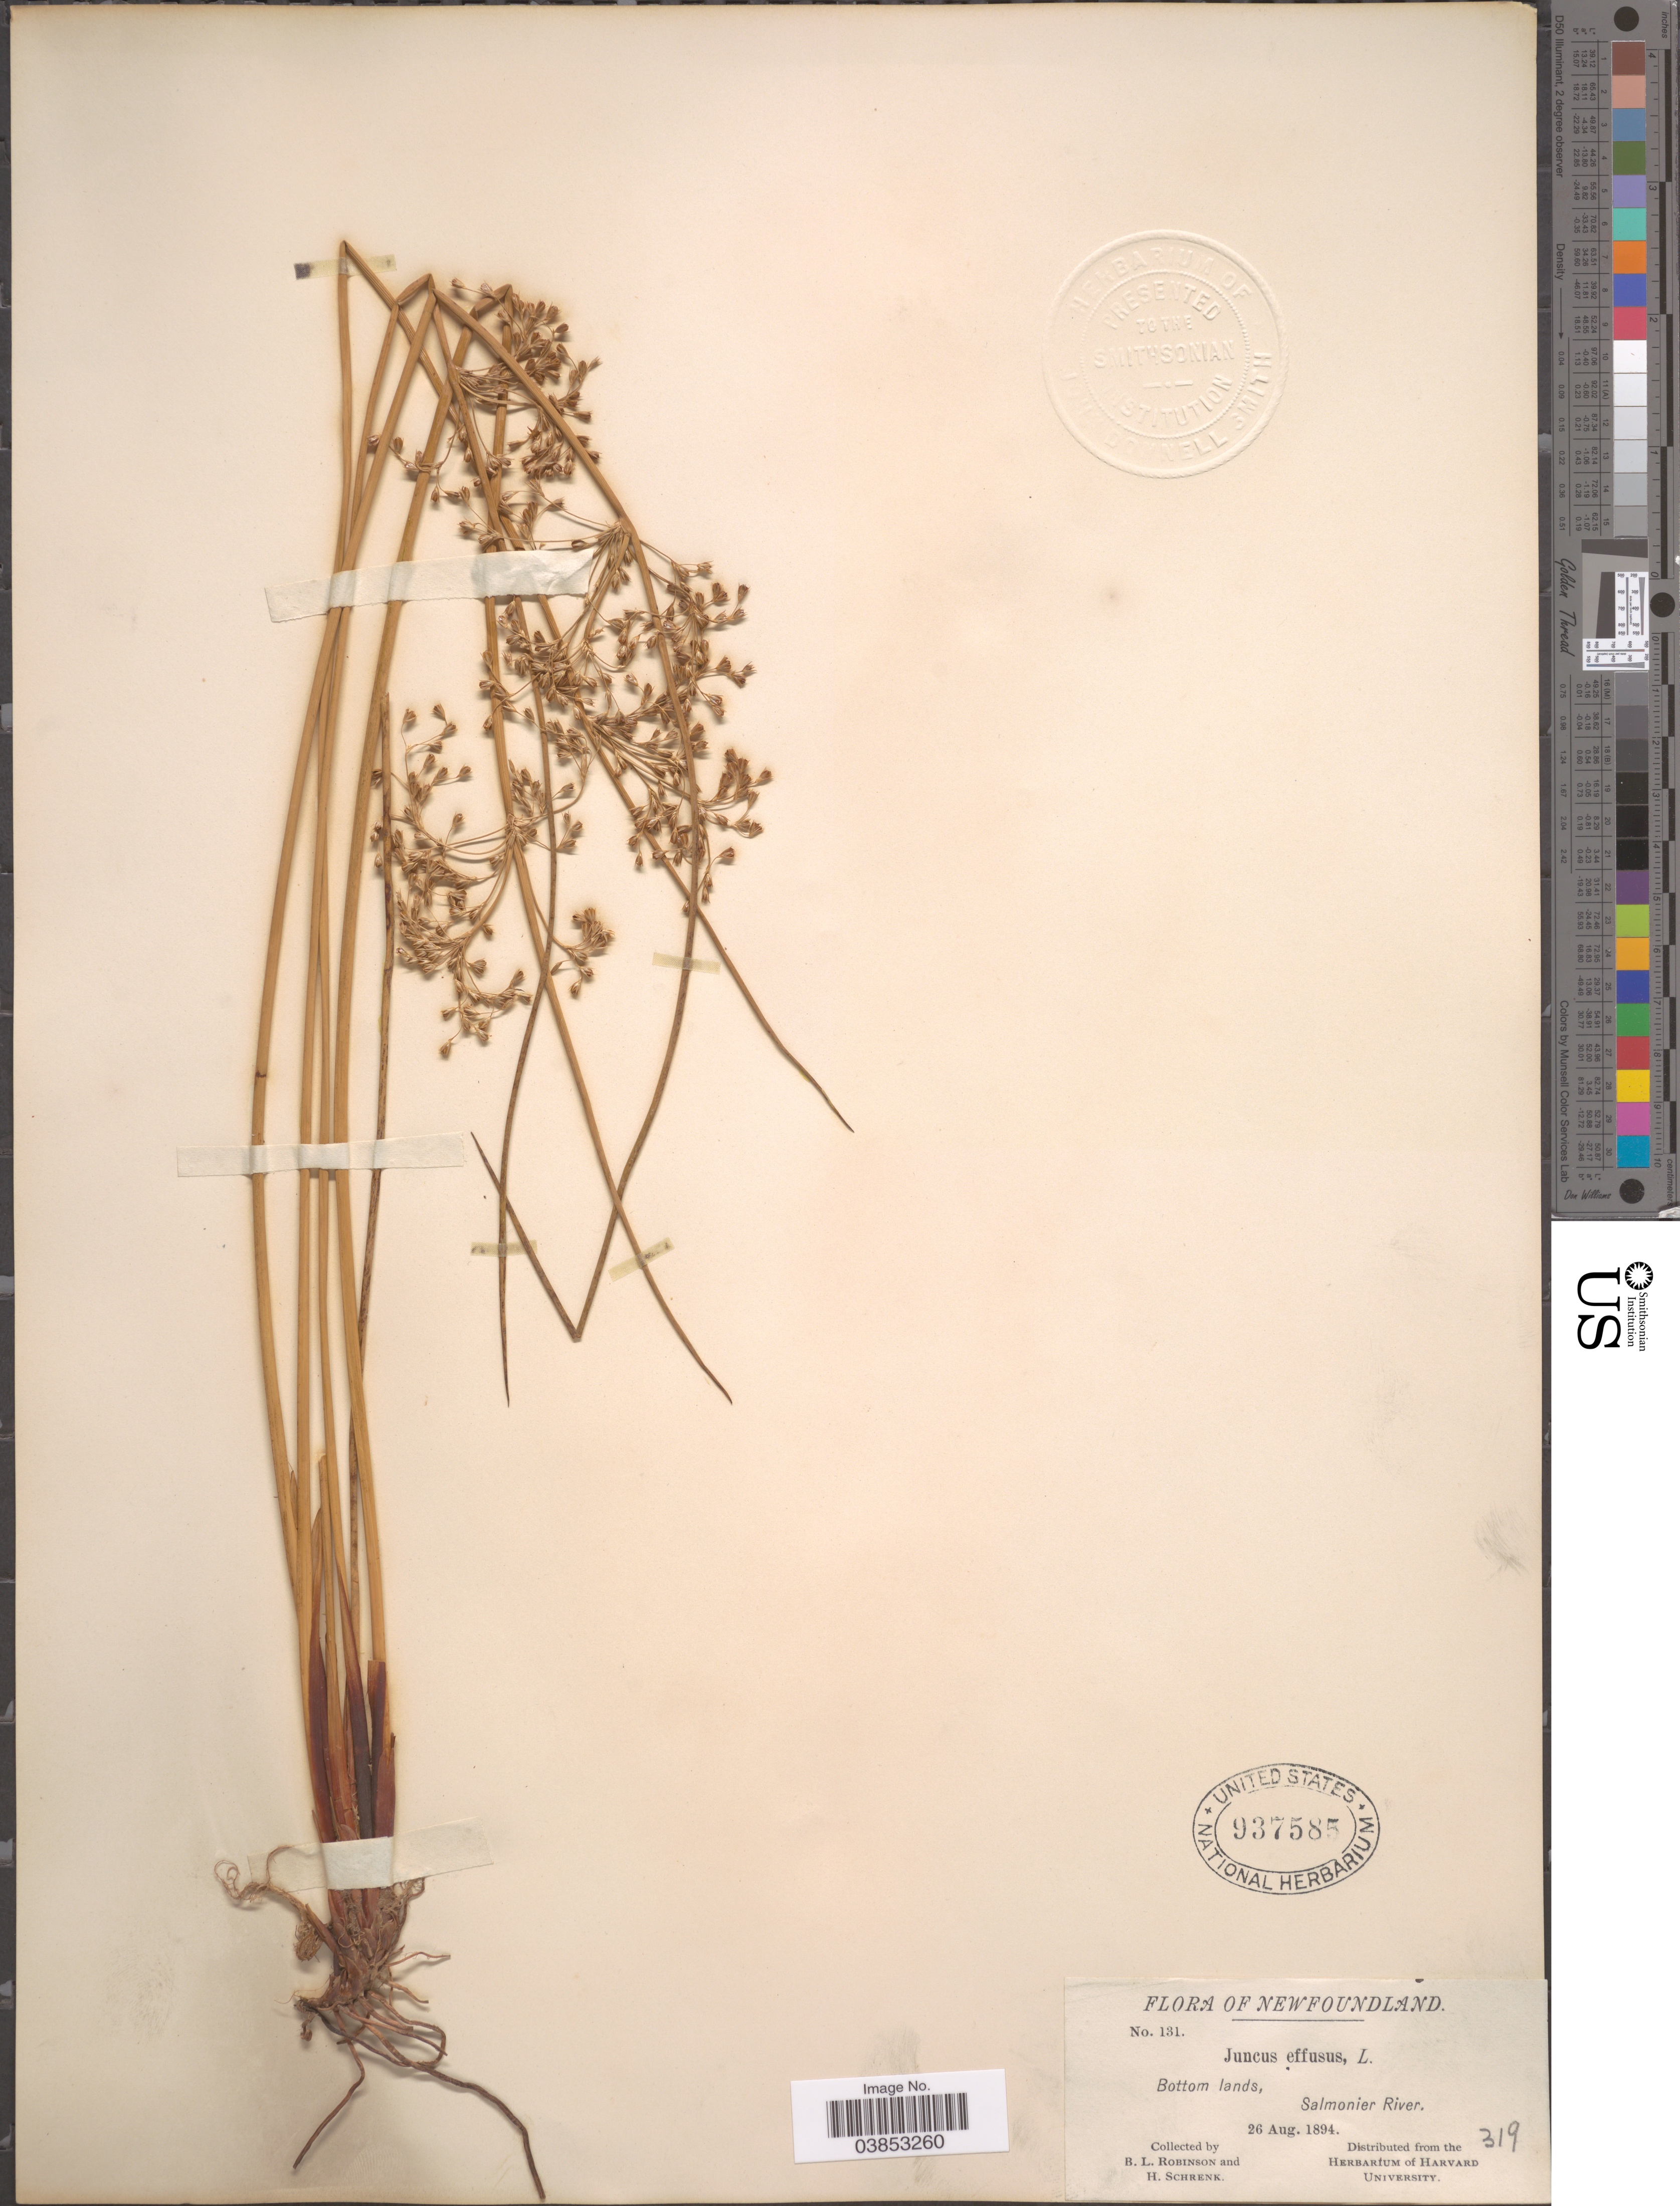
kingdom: Plantae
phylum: Tracheophyta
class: Liliopsida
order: Poales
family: Juncaceae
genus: Juncus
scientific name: Juncus effusus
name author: L.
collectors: B. L. Robinson & H. Schrenk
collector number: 131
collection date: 1894-08-26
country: Canada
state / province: Newfoundland and Labrador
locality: Bottom lands, Salmonier River.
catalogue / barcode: US 937585